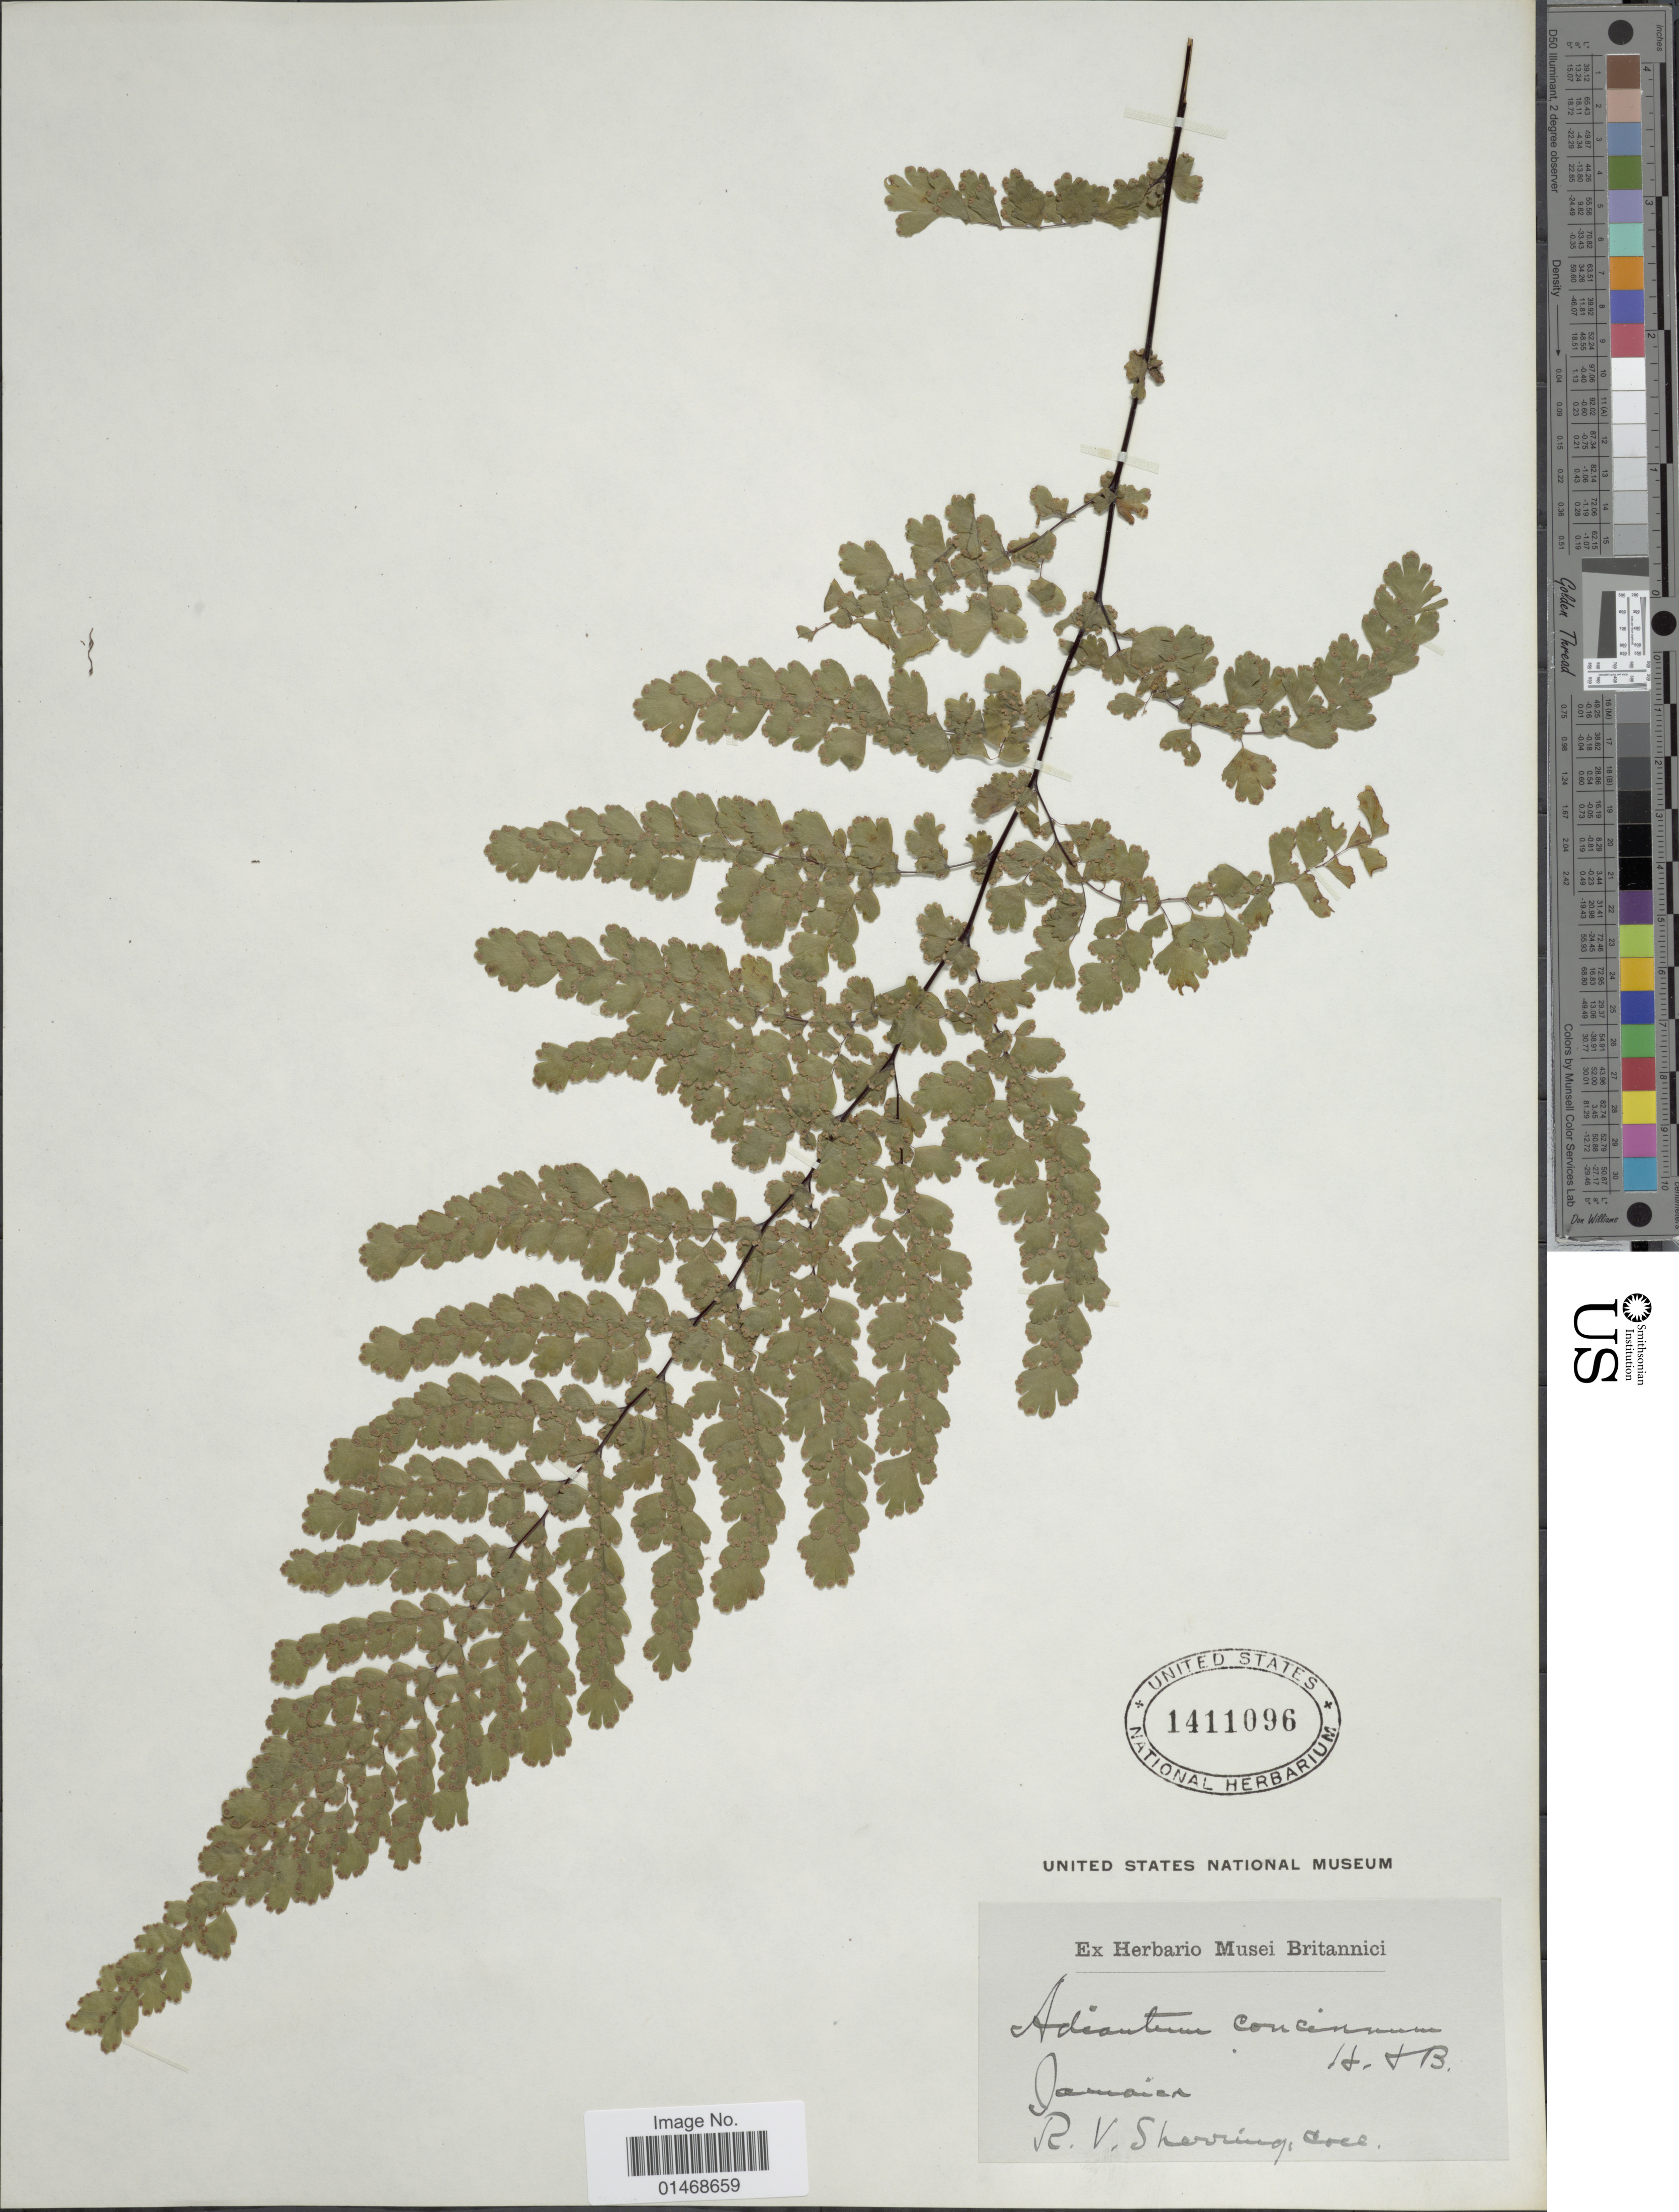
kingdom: Plantae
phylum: Tracheophyta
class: Polypodiopsida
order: Polypodiales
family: Pteridaceae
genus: Adiantum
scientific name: Adiantum concinnum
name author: Humb. & Bonpl. ex Willd.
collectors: R. Sherring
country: Jamaica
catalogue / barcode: US 1411096